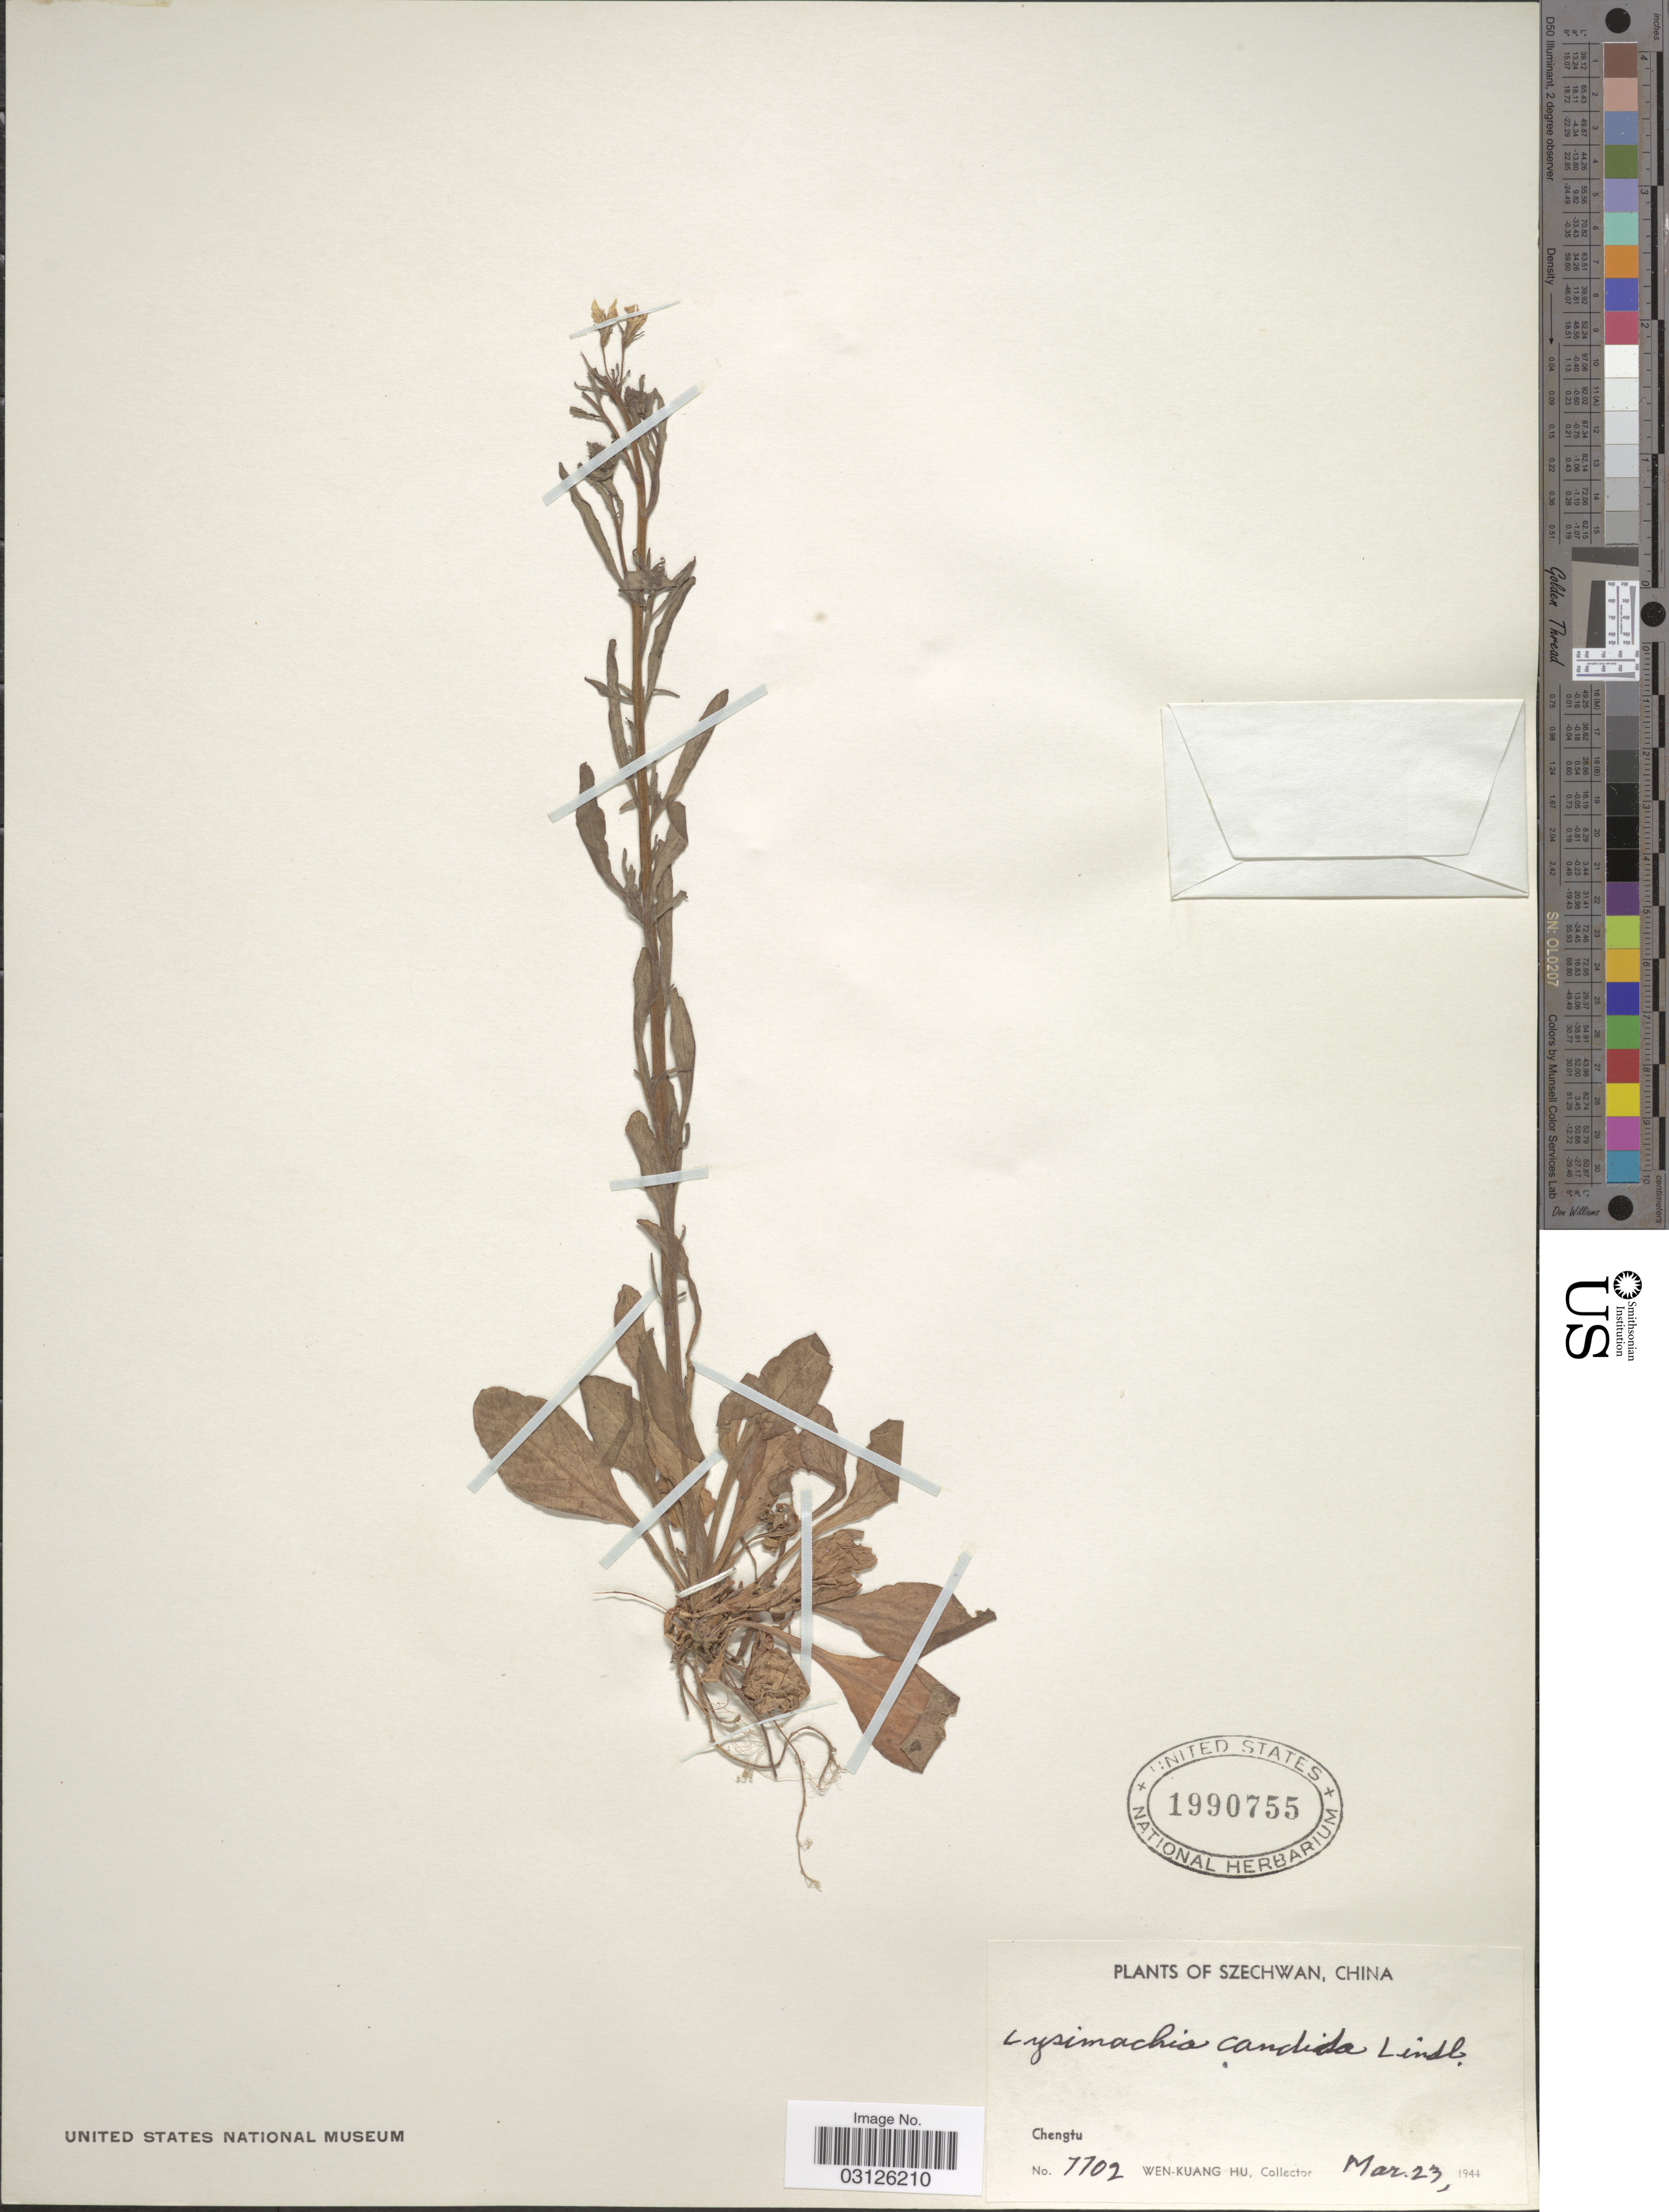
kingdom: Plantae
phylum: Tracheophyta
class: Magnoliopsida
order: Ericales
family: Primulaceae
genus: Lysimachia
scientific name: Lysimachia candida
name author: Lindl.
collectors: W. K. Hu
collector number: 7702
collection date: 1944-03-23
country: China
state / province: Sichuan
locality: Szechwan, Chengtu.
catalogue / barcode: US 1990755